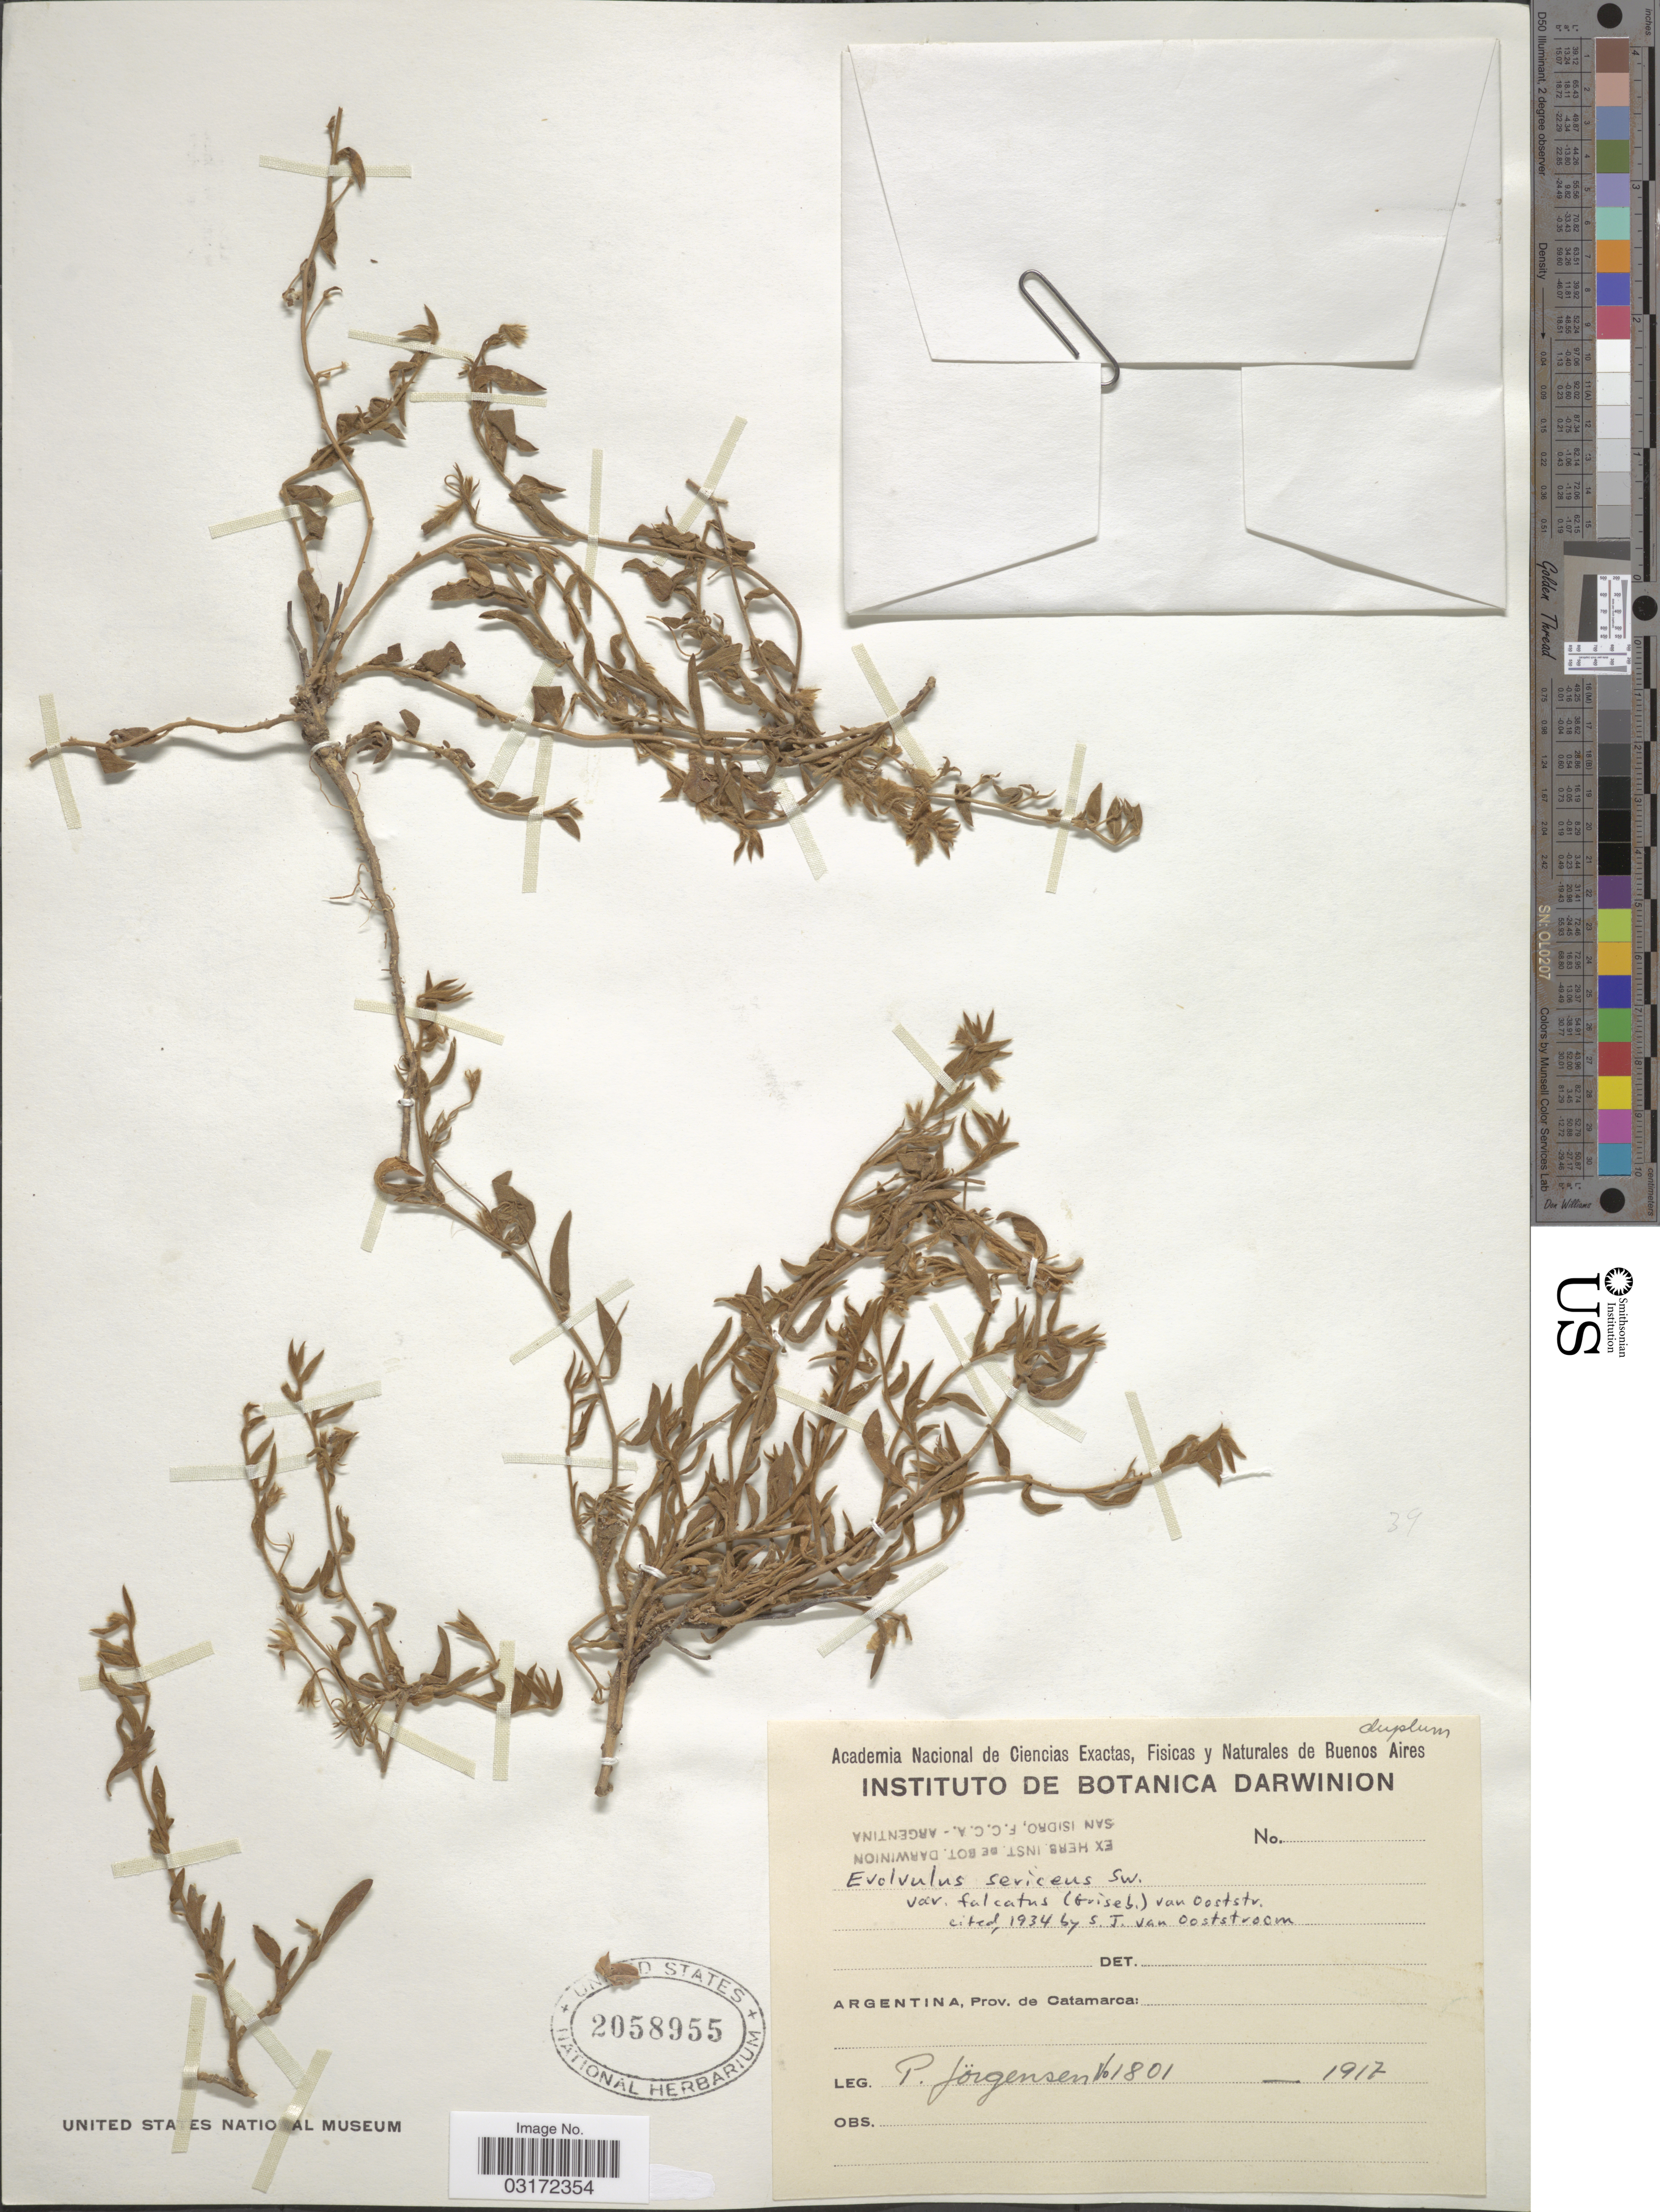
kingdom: Plantae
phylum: Tracheophyta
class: Magnoliopsida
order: Solanales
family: Convolvulaceae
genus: Evolvulus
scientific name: Evolvulus sericeus var. falcatus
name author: (Griseb.) Ooststr.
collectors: P. Jörgensen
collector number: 161801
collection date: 1917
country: Argentina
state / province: Catamarca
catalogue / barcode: US 2058955